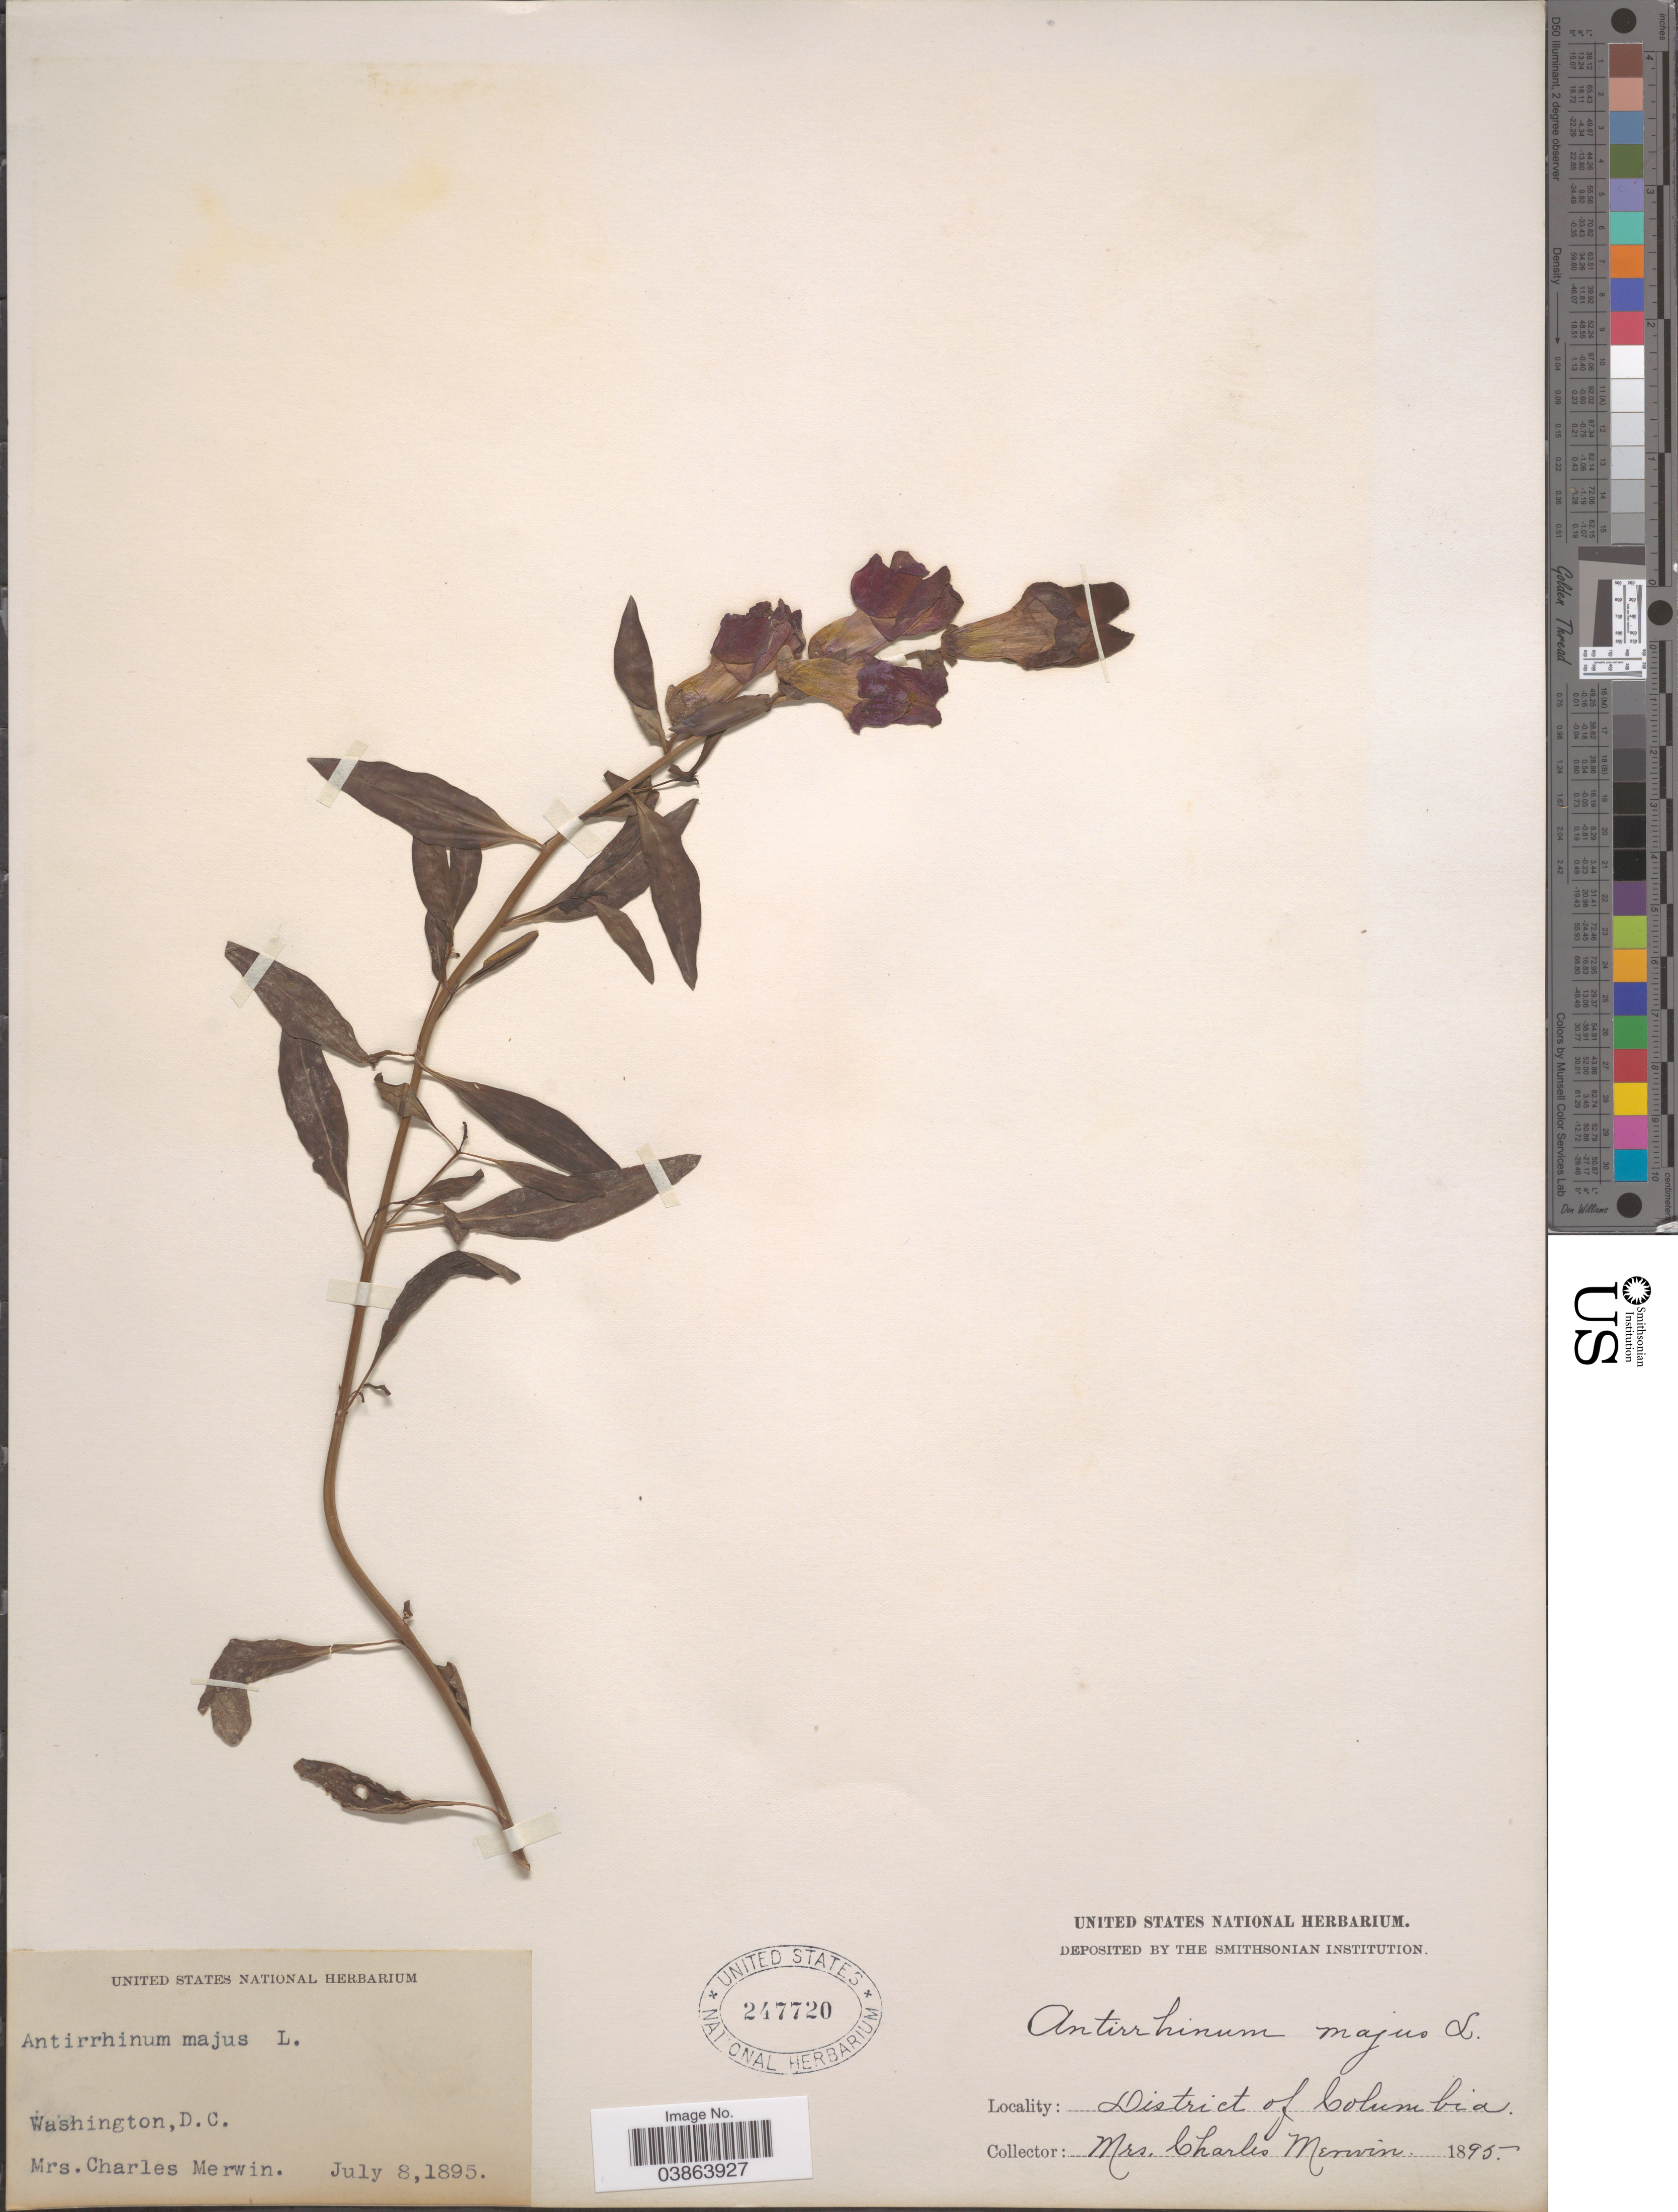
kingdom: Plantae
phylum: Tracheophyta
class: Magnoliopsida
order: Lamiales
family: Plantaginaceae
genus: Antirrhinum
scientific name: Antirrhinum majus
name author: L.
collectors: C. Merwin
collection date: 1895-07-08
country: United States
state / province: District of Columbia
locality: Washington.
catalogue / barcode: US 247720